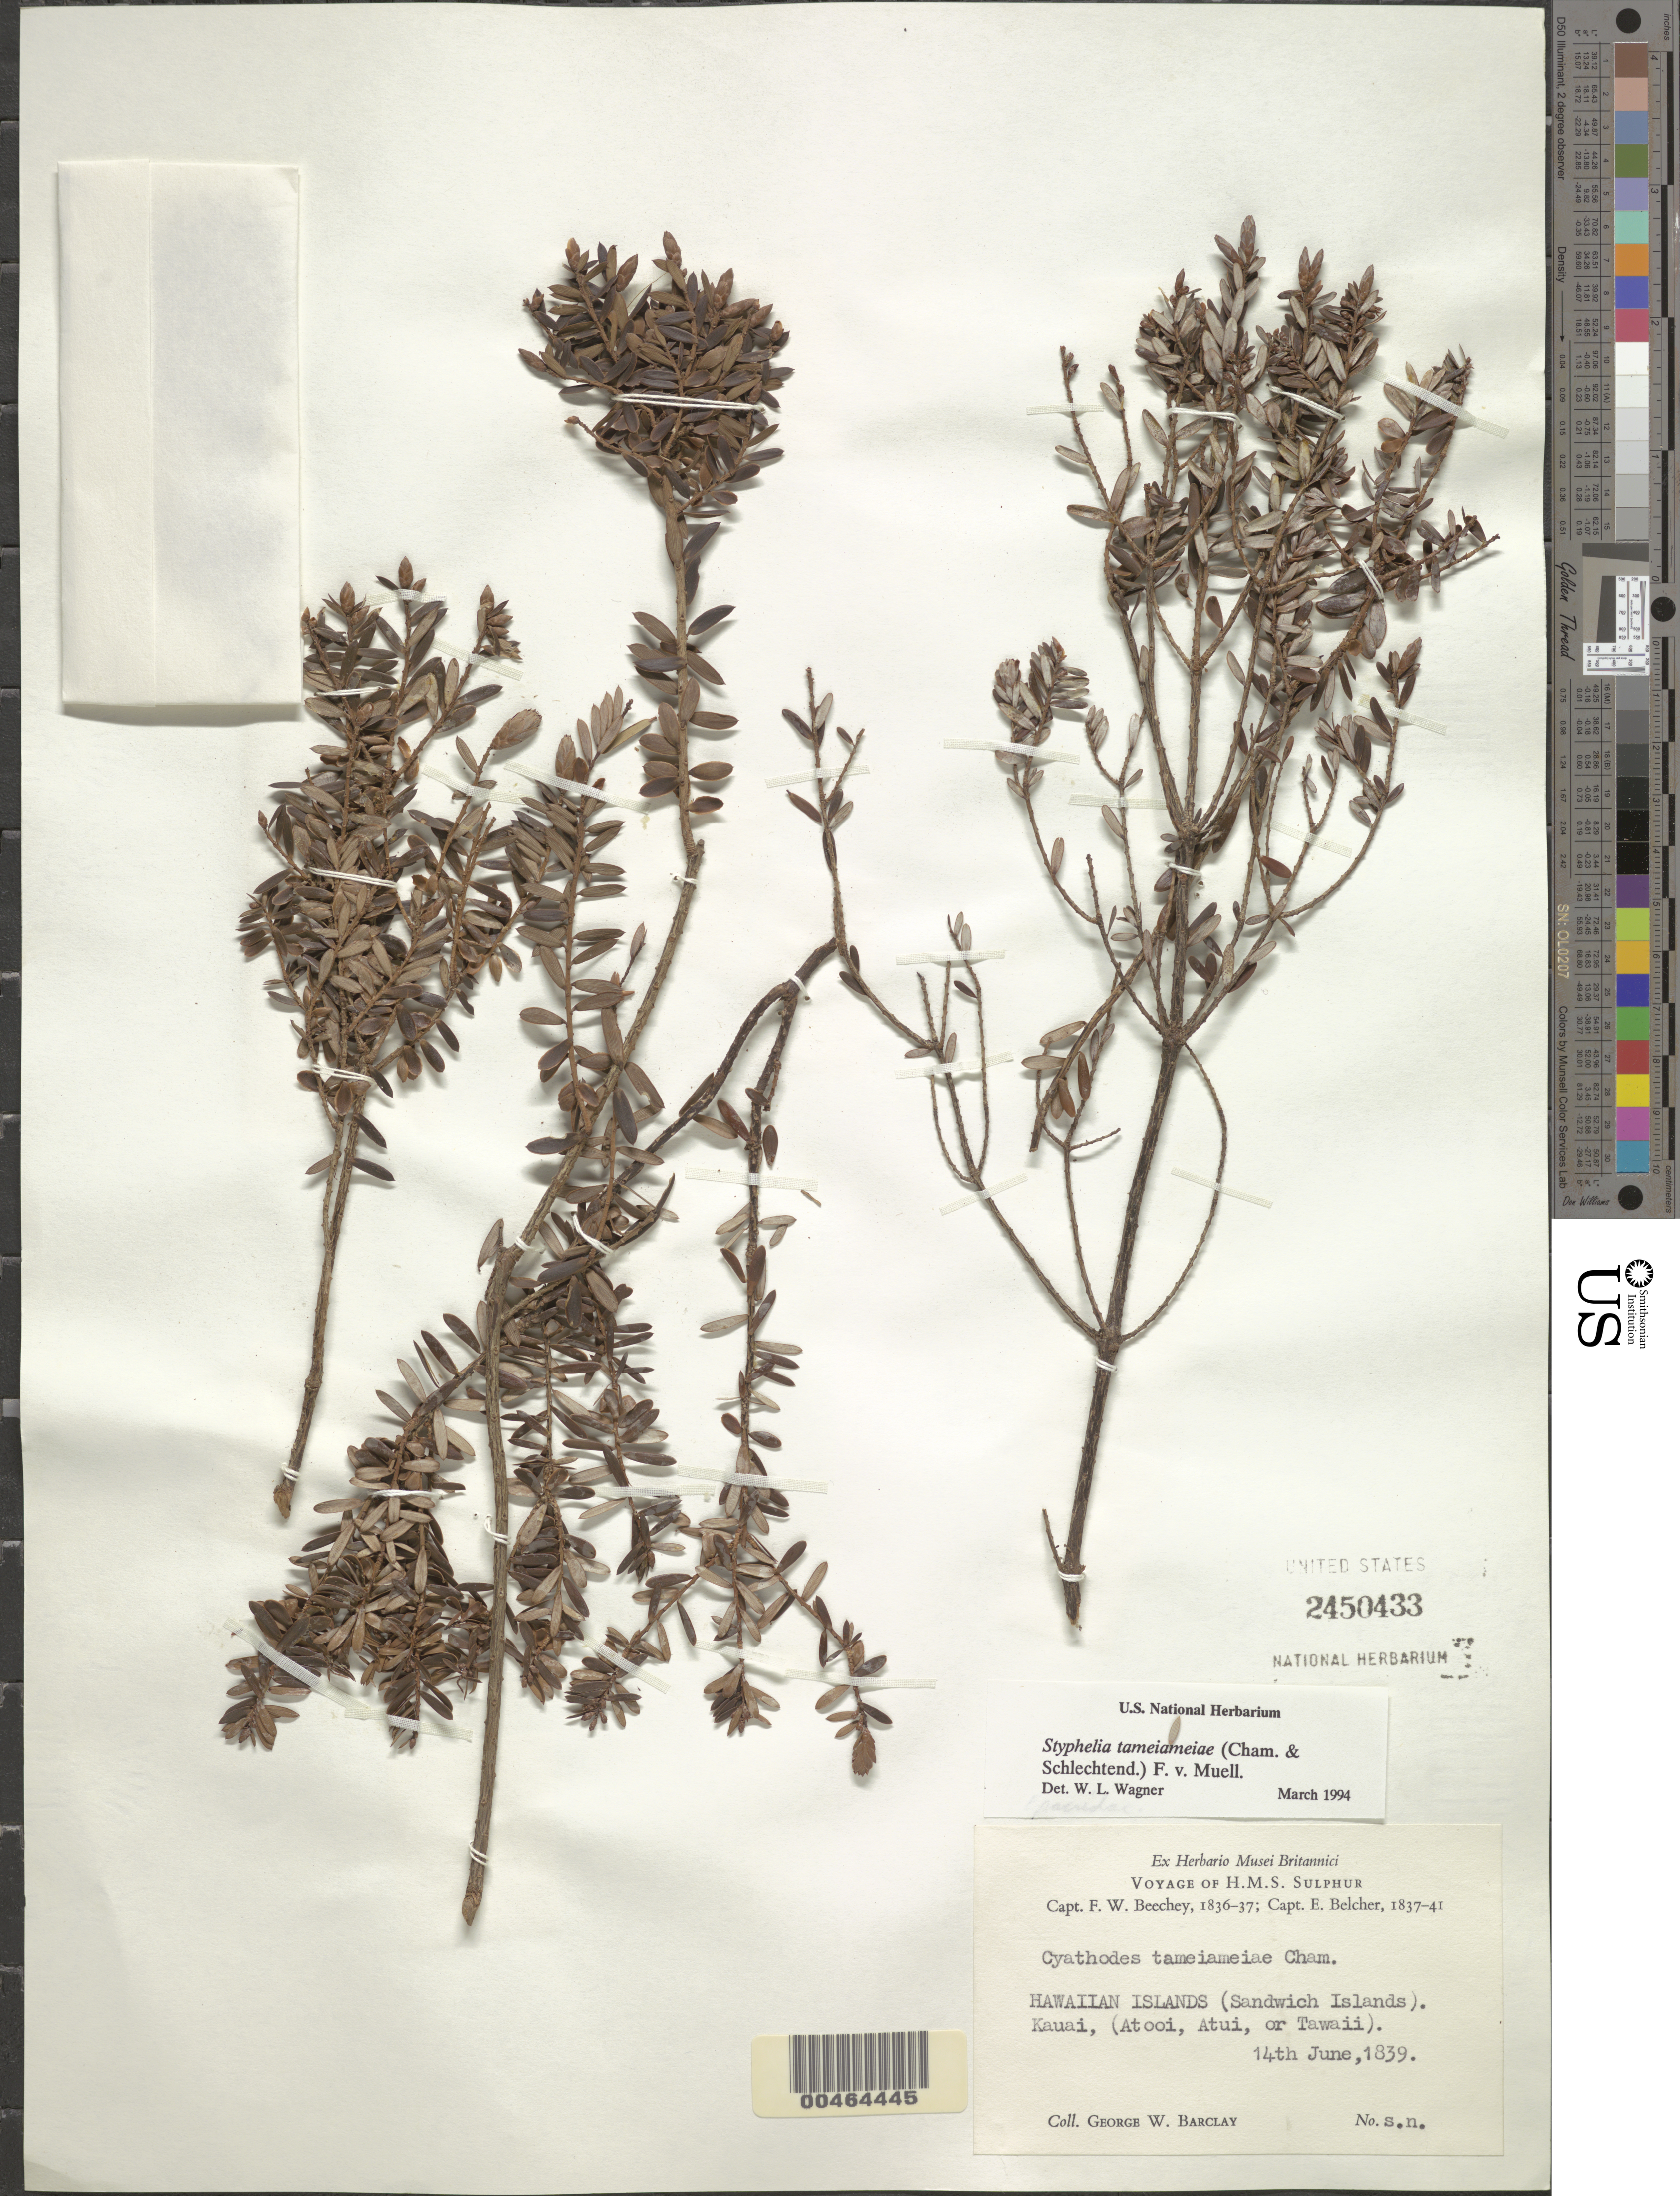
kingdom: Plantae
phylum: Tracheophyta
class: Magnoliopsida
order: Ericales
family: Ericaceae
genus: Leptecophylla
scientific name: Leptecophylla tameiameiae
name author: (Cham. & Schltdl.) C.M. Weiller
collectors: G. W. Barclay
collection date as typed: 14 Jun 1939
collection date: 1939-06-14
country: United States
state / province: Hawaii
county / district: Kauai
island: Kaua'i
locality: (Atooi, Atui, or Tawaii).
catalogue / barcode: US 2450433